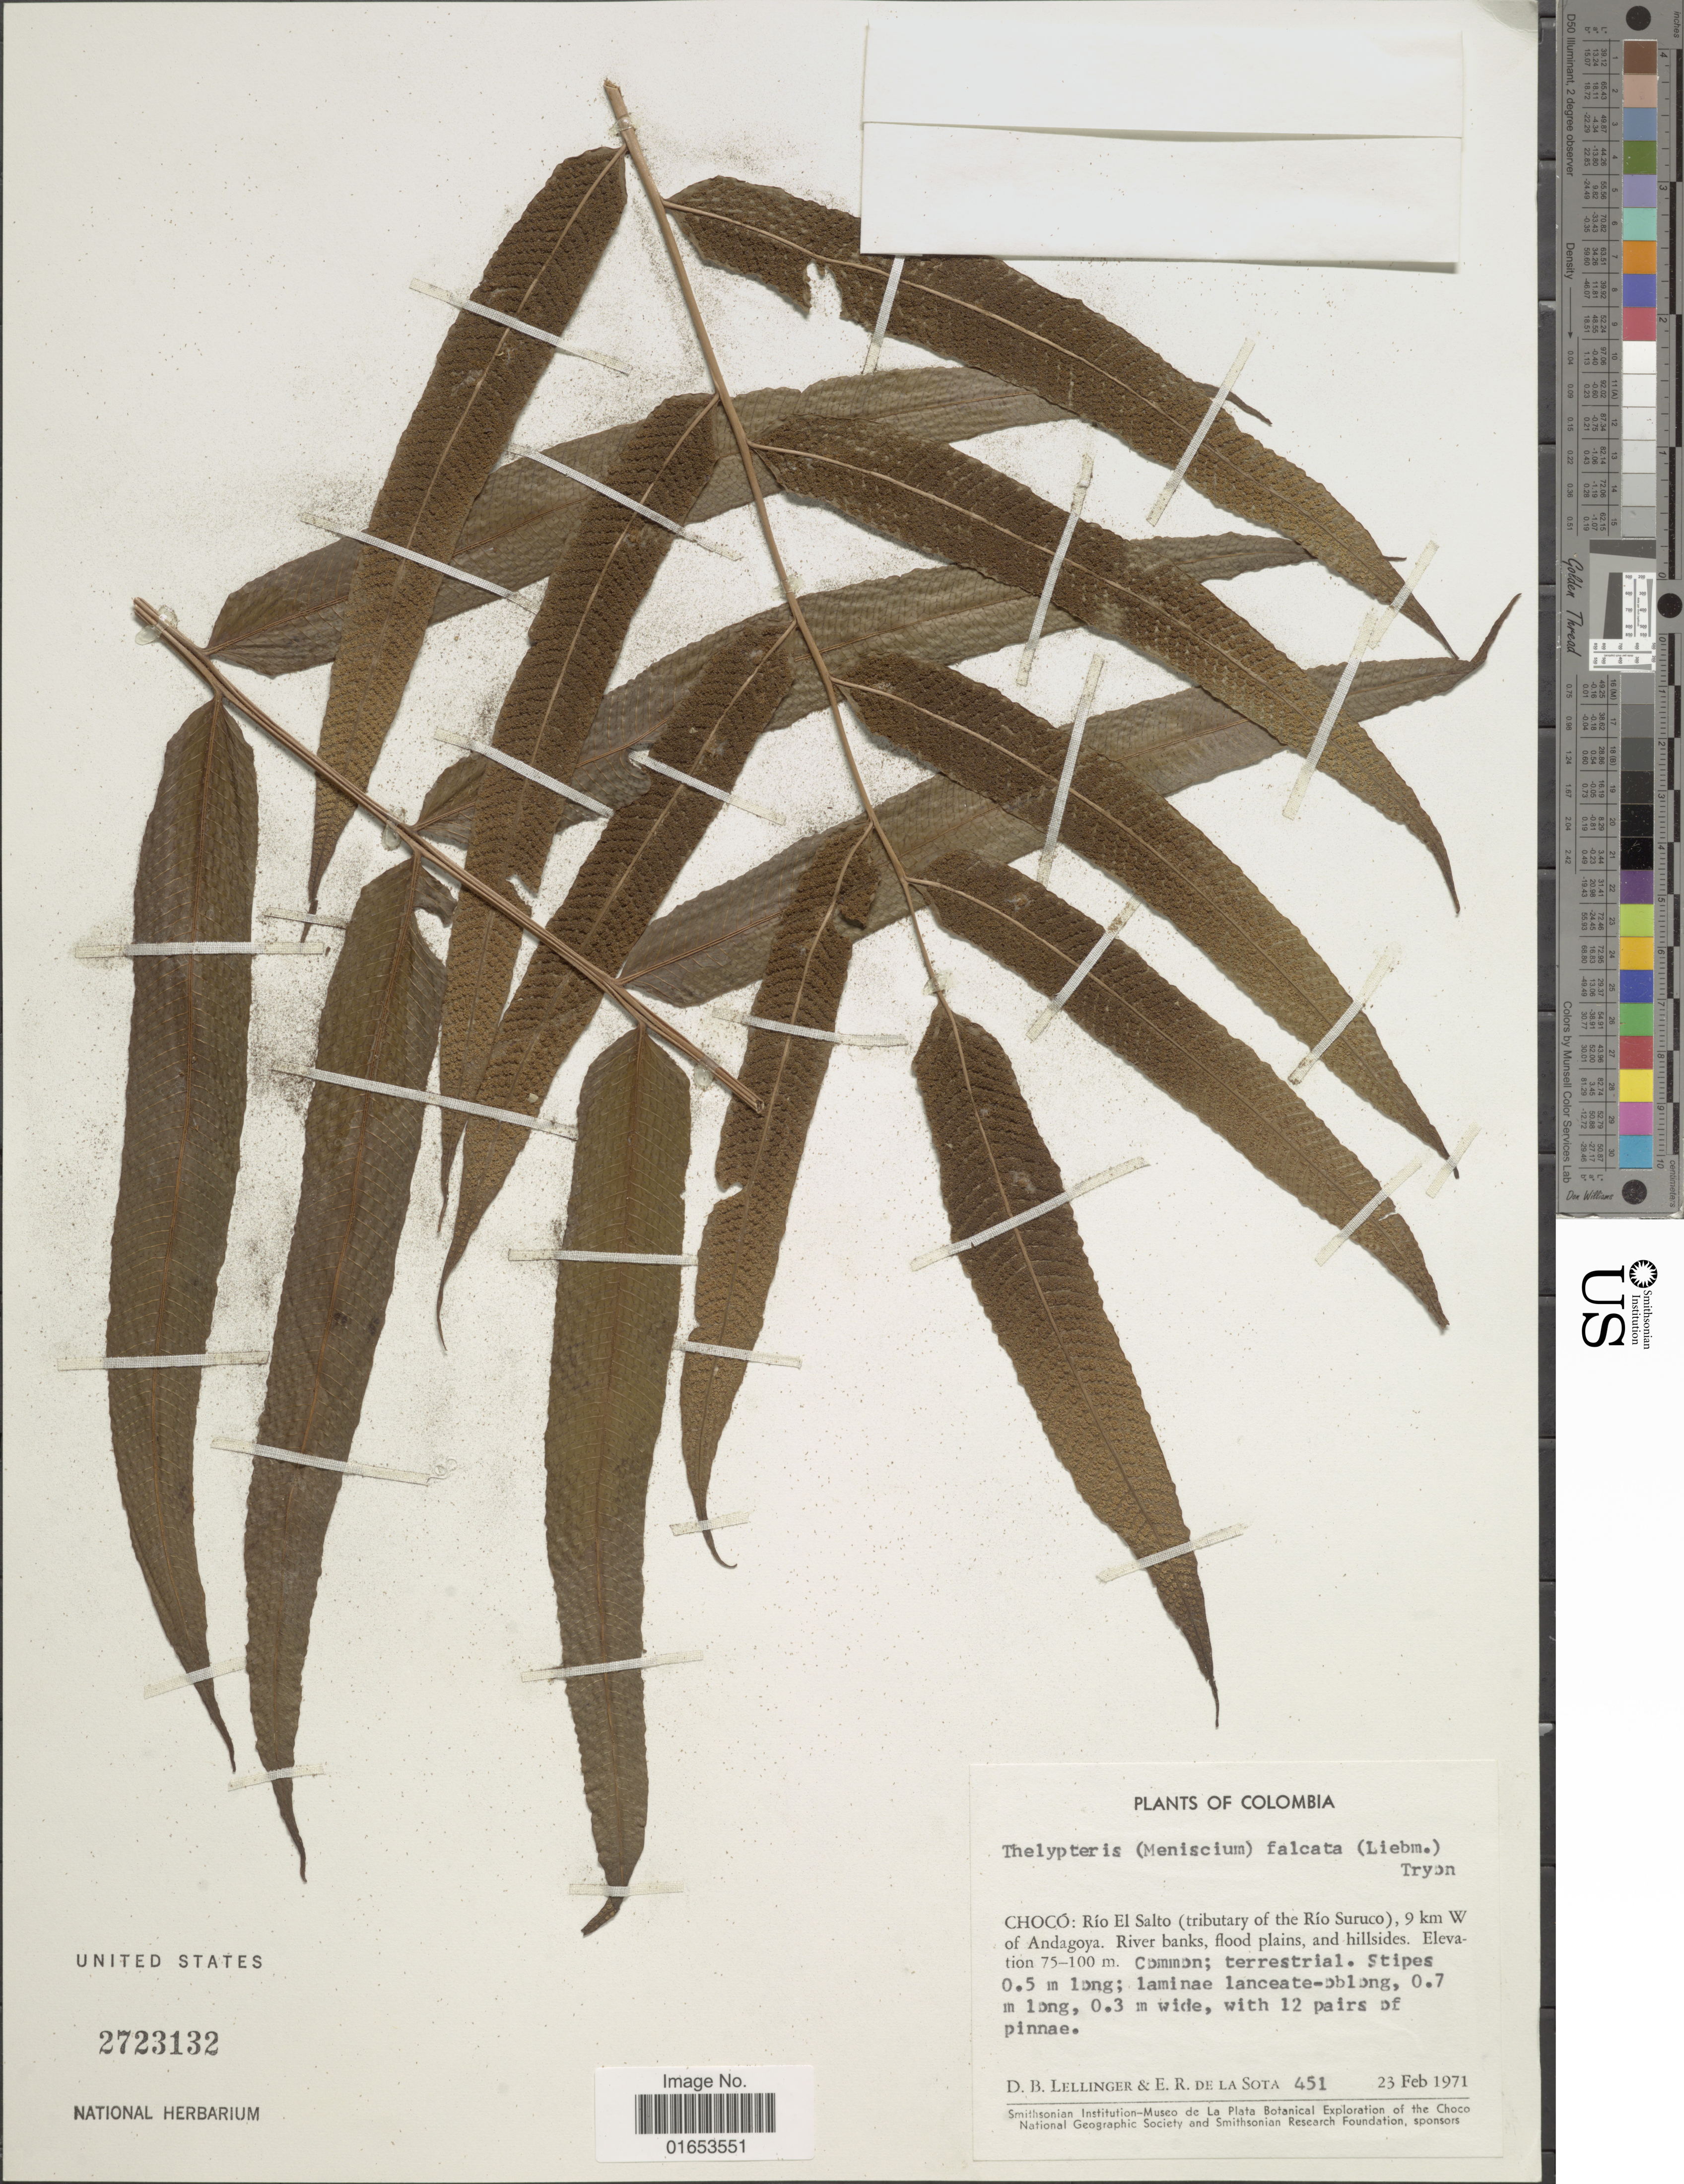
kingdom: Plantae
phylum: Tracheophyta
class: Polypodiopsida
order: Polypodiales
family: Thelypteridaceae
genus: Meniscium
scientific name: Meniscium falcatum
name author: Liebm.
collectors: D. B. Lellinger & E. R. de la Sota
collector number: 451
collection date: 1971-02-23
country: Colombia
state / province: Chocó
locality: Río Salto (tributary of the Río Suruco), 9 km W of Andagoya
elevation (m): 75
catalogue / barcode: US 2723132